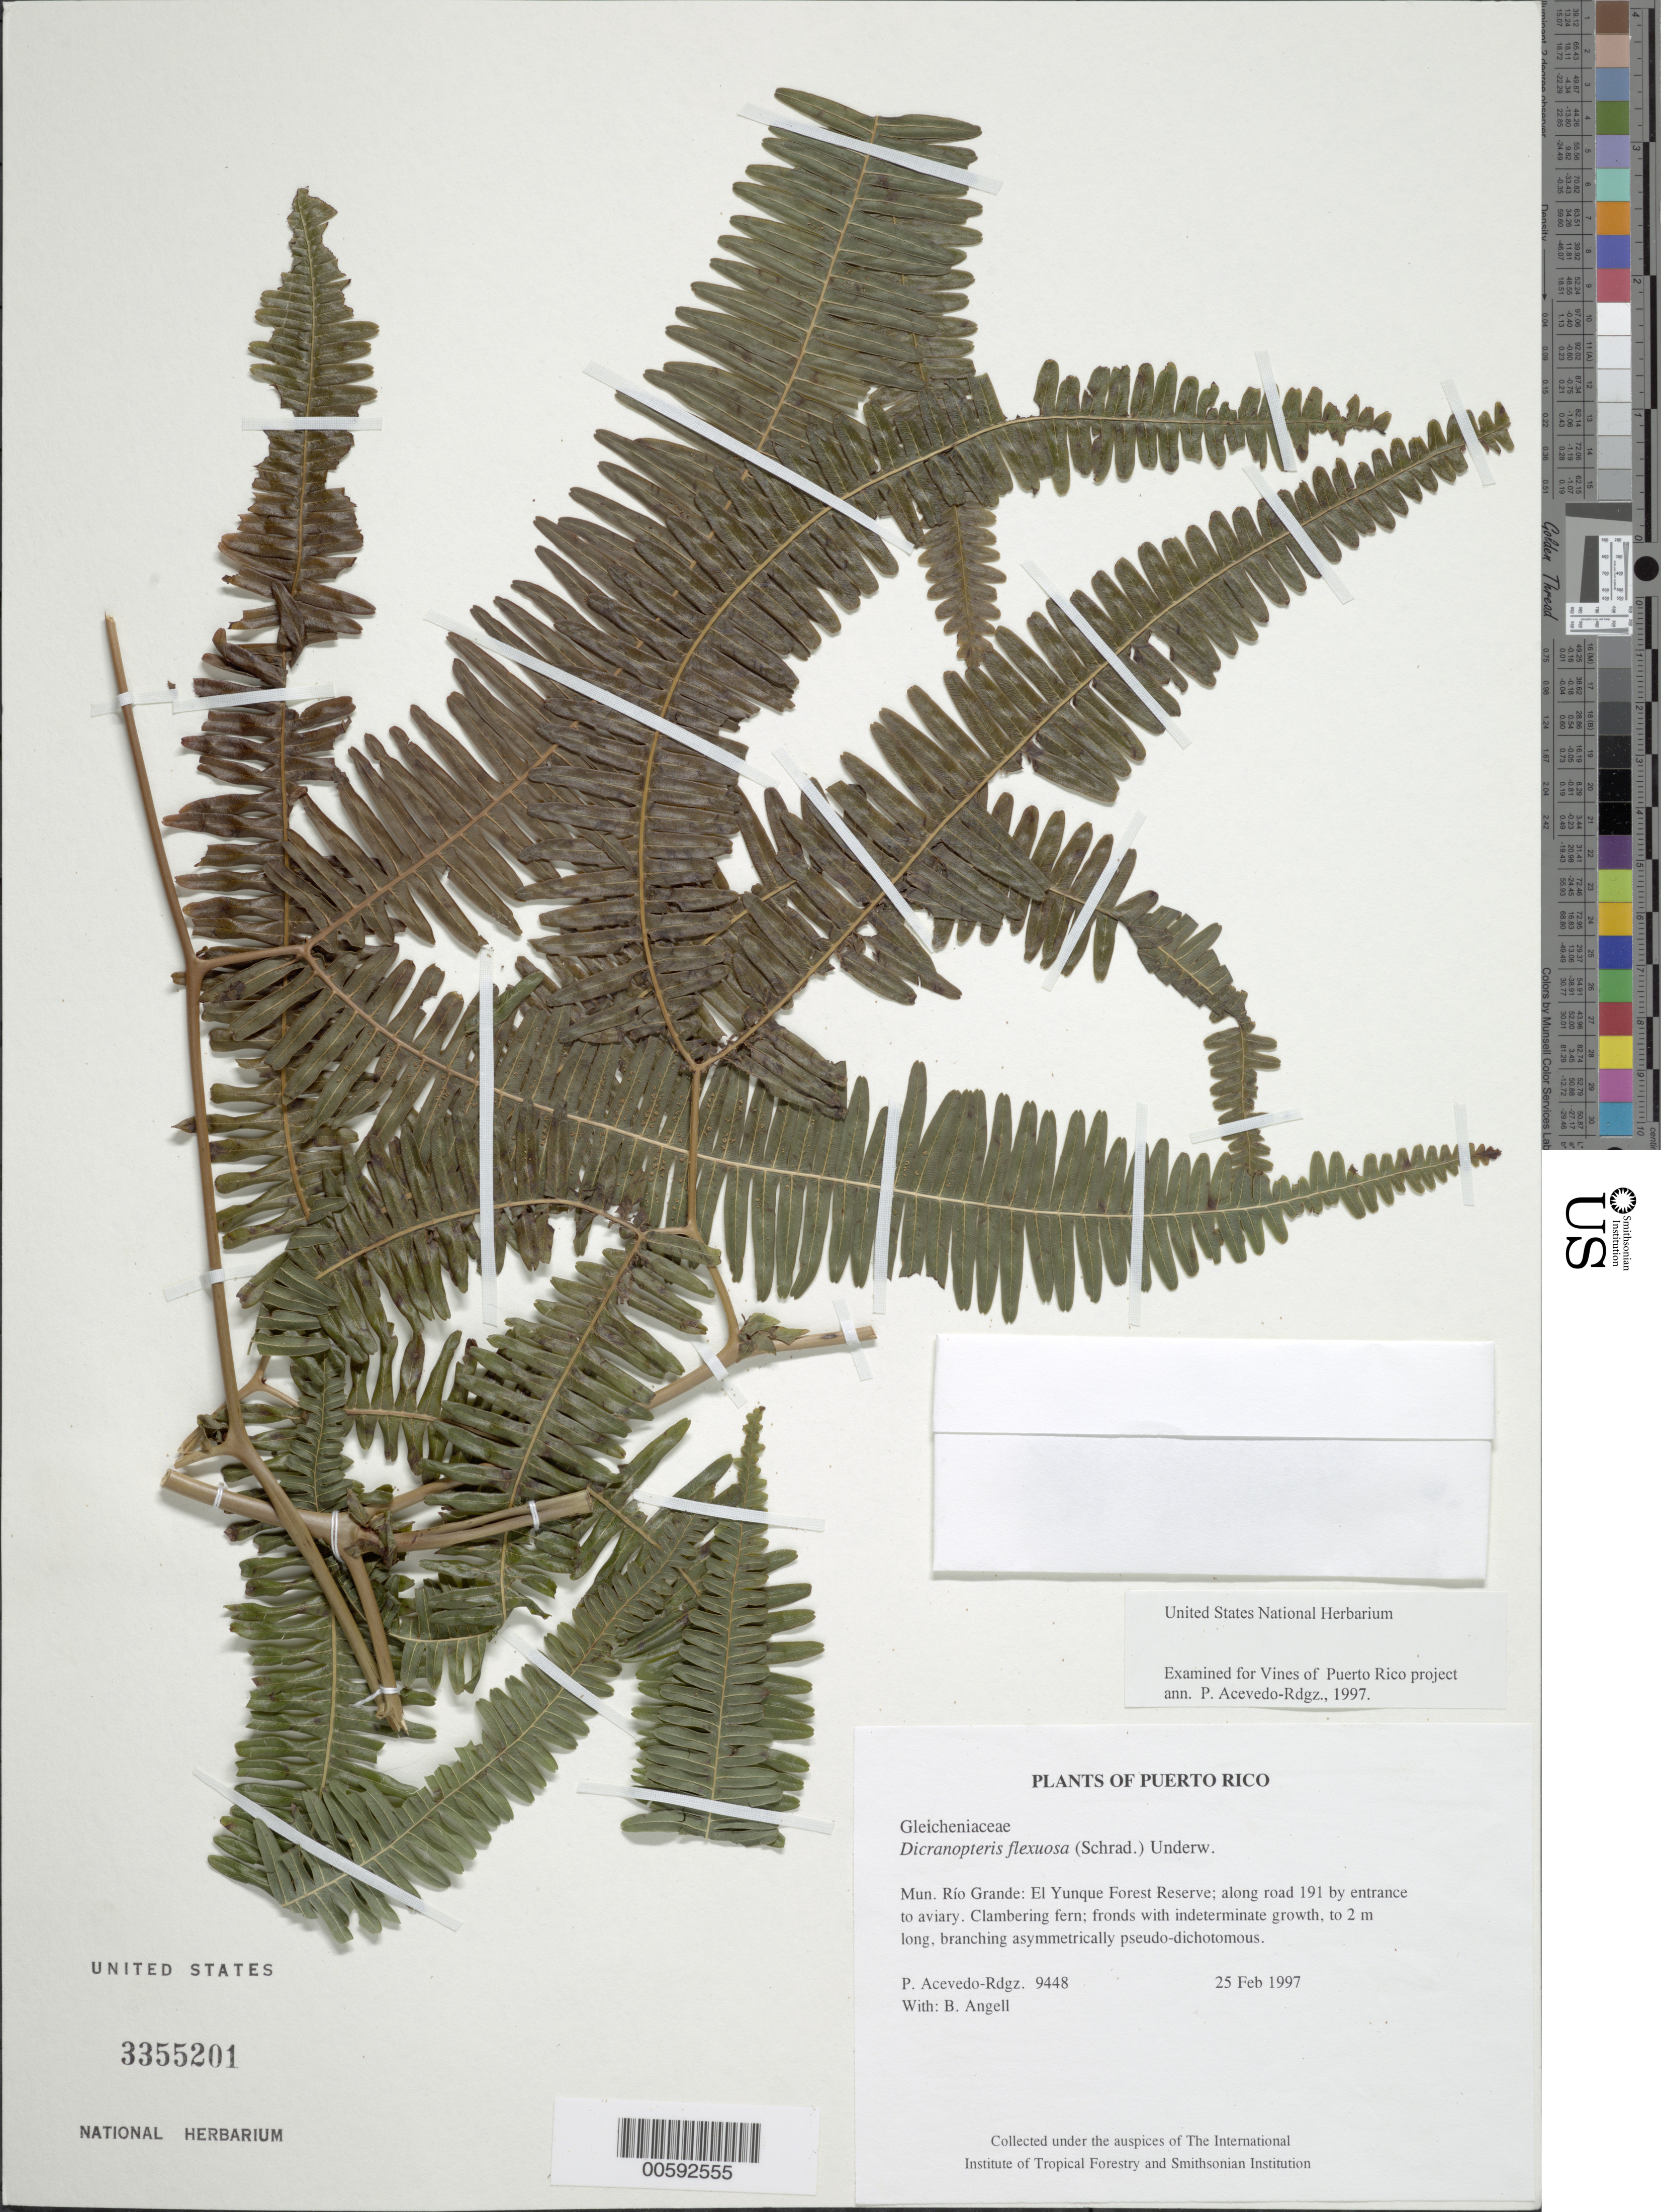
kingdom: Plantae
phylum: Tracheophyta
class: Polypodiopsida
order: Gleicheniales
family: Gleicheniaceae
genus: Dicranopteris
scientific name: Dicranopteris flexuosa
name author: (Schrad.) Underw.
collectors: P. Acevedo-Rodr. & Bobbi Angell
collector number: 9448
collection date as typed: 25 Feb 1997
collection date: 1997-02-25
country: Puerto Rico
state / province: Río Grande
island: Puerto Rico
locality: Río Grande: El Yunque Forest Reserve; along road 191 by entrance to aviary.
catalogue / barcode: US 3355201